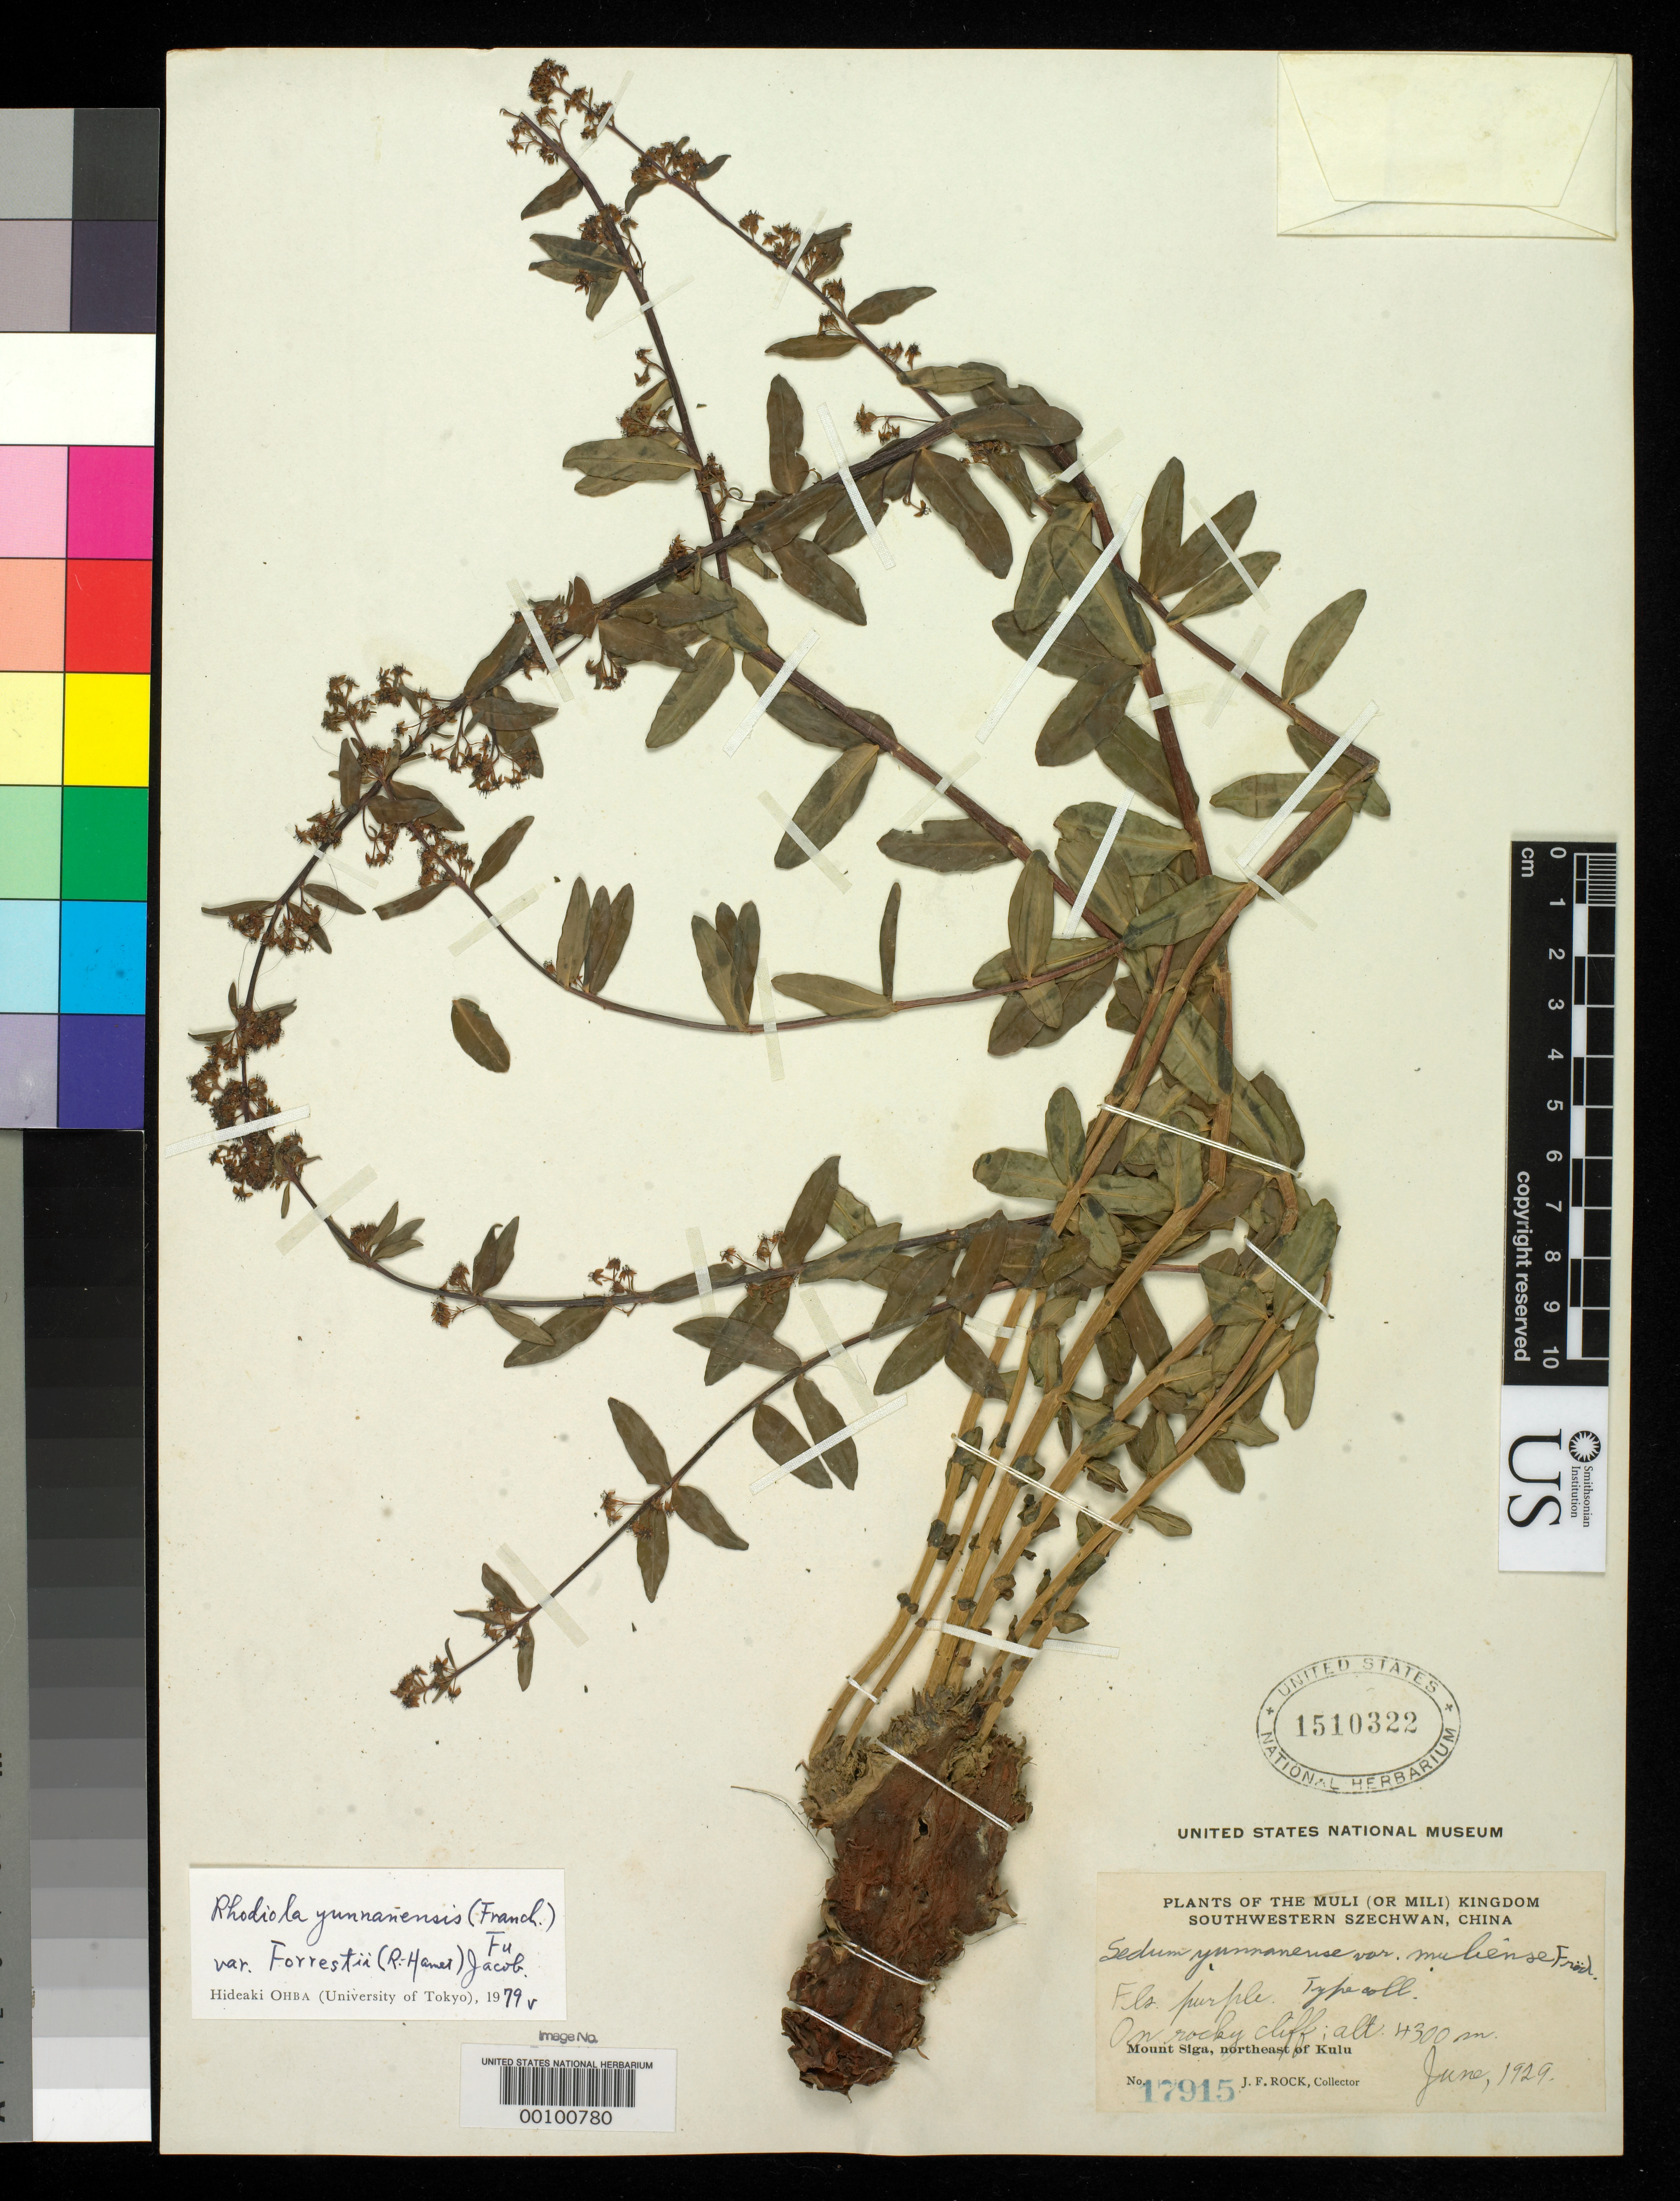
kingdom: Plantae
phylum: Tracheophyta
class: Magnoliopsida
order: Saxifragales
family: Crassulaceae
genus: Sedum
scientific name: Sedum yunnanense var. muliense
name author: Fröd.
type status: Isotype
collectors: J. F. Rock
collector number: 17915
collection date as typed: Jun 1929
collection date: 1929-06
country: China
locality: Muli, Mt. Siga, northeast of Kulu.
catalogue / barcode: US 1510322